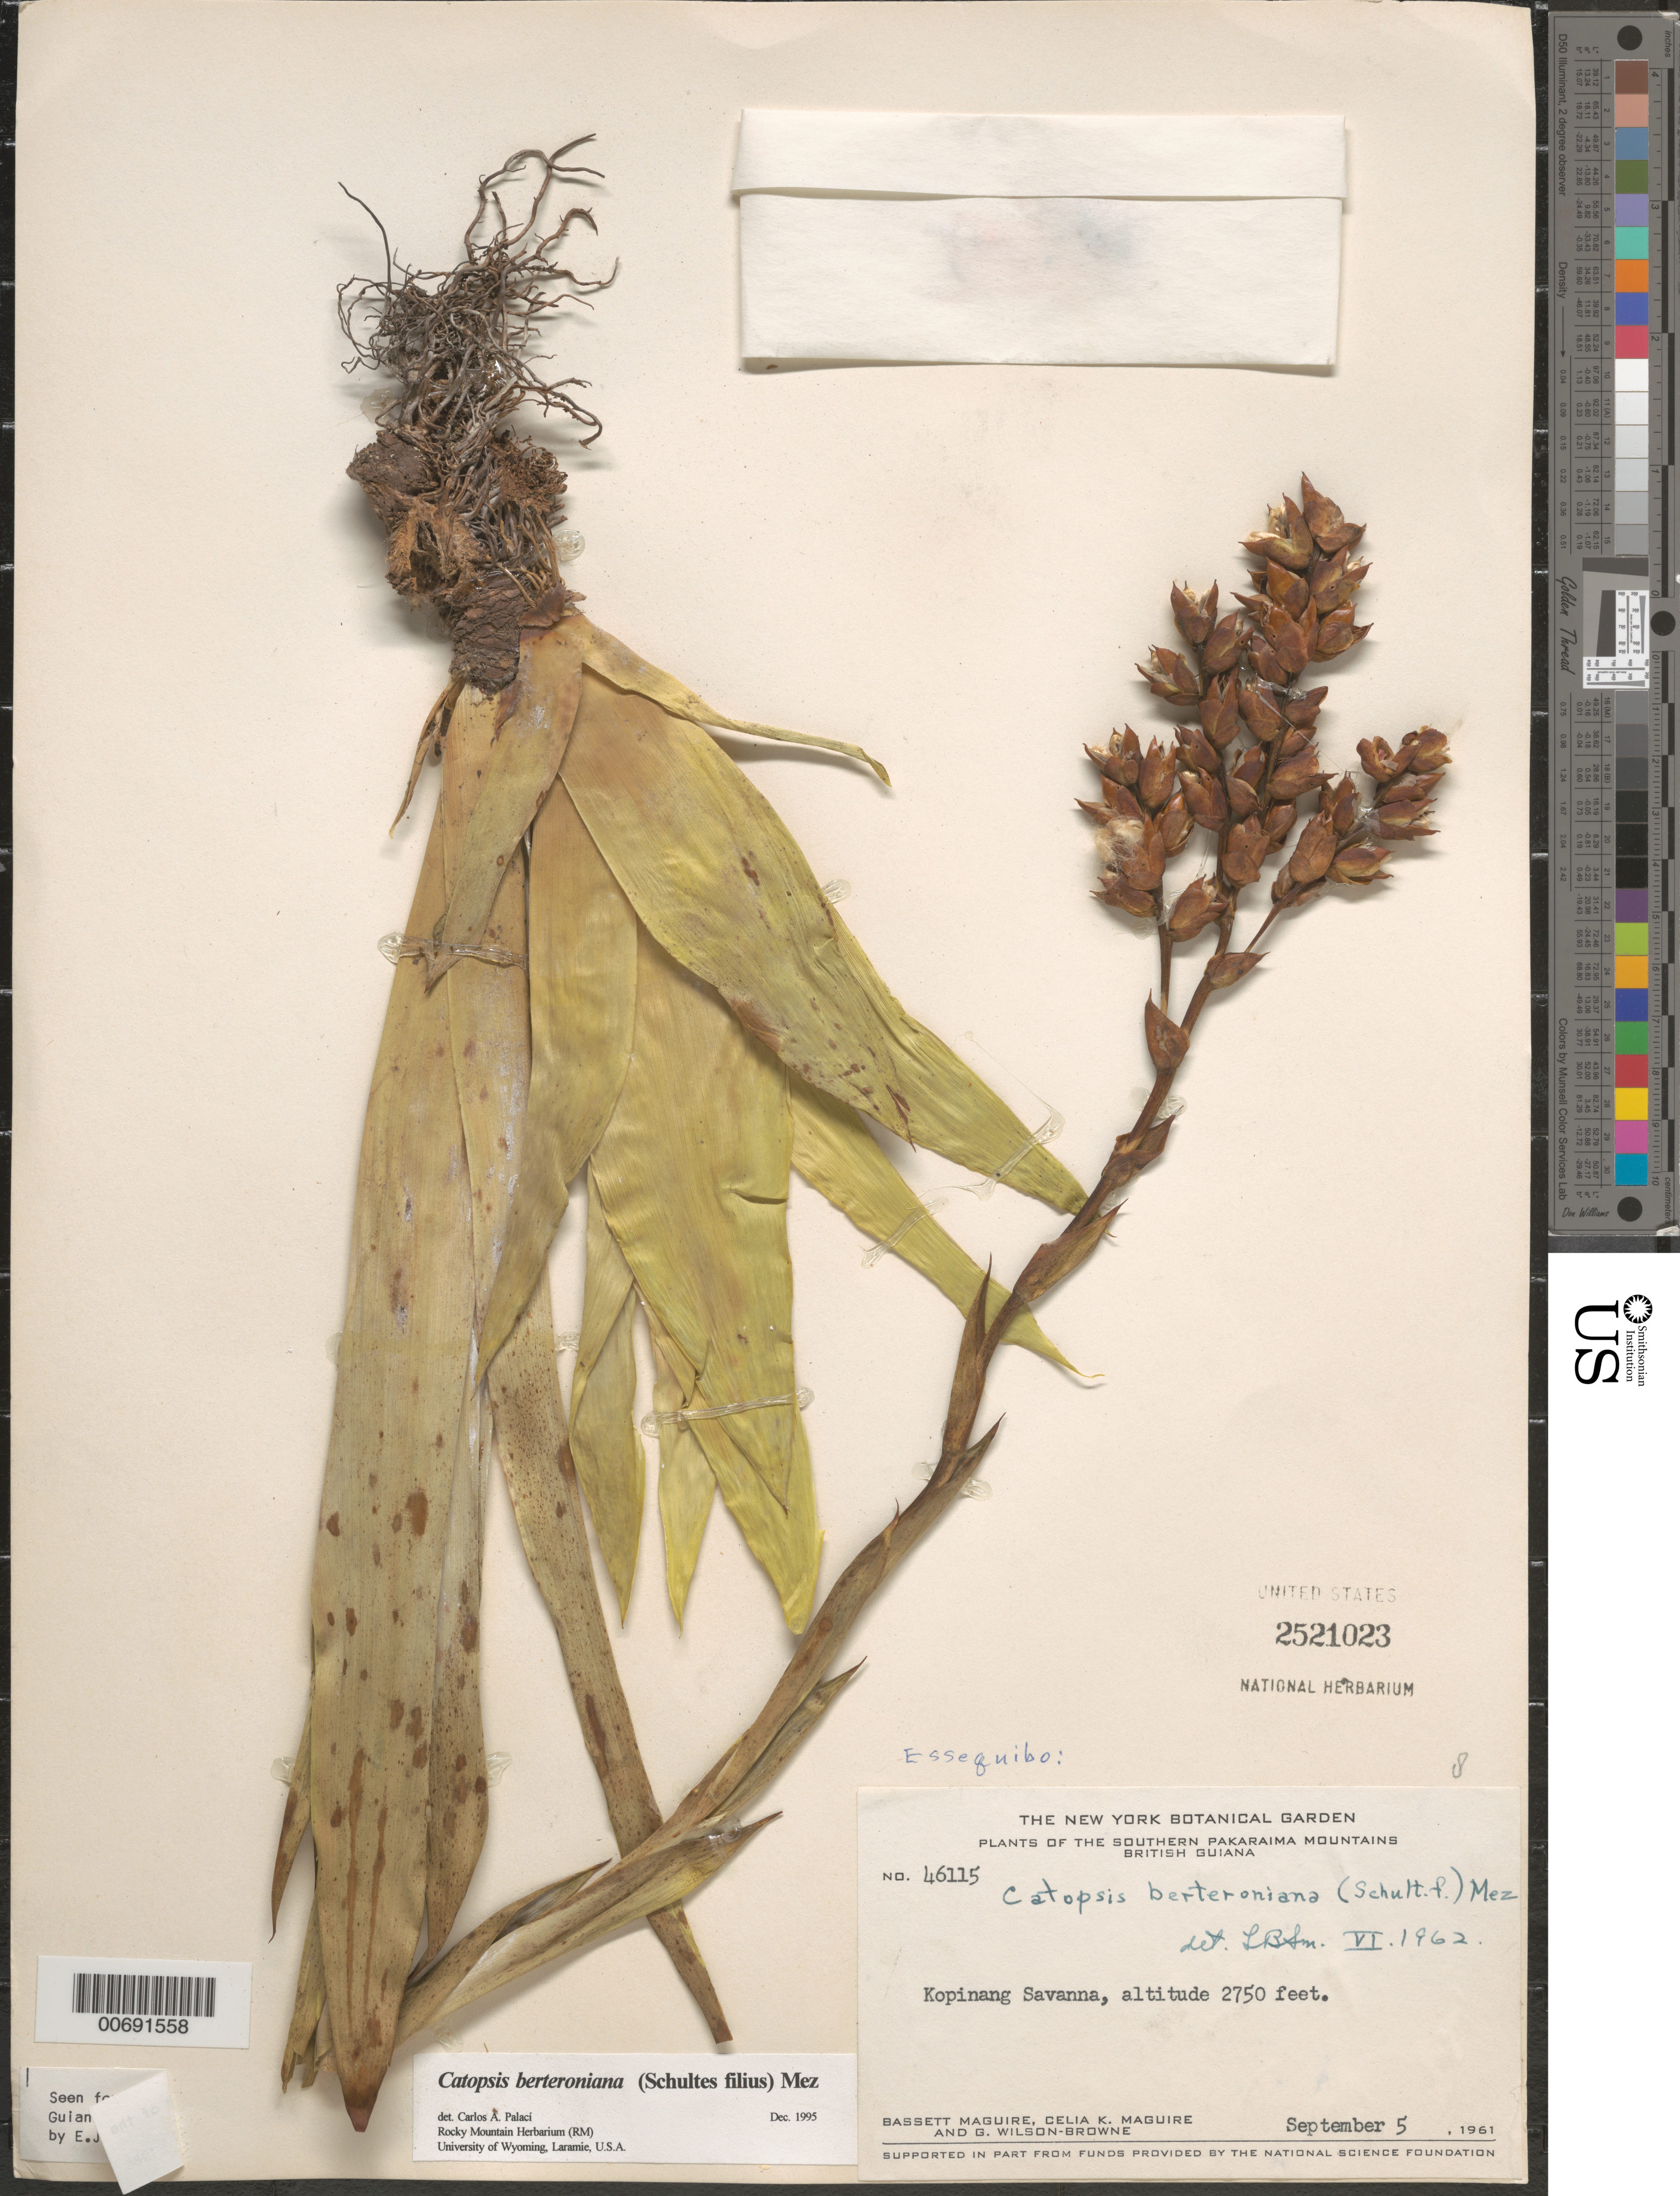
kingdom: Plantae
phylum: Tracheophyta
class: Liliopsida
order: Poales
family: Bromeliaceae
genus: Catopsis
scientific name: Catopsis berteroniana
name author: (Schult. & Schult. f.) Mez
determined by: Palací, C. A., (RM), University of Wyoming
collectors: B. Maguire, C. K. Maguire & G. Wilson-Browne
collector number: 46115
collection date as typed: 5-Sep-61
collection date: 1961-09-05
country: Guyana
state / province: Potaro-Siparuni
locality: Kopinang Savanna, S. Pakaraima Mts.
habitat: Savanna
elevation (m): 838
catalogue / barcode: US 2521023